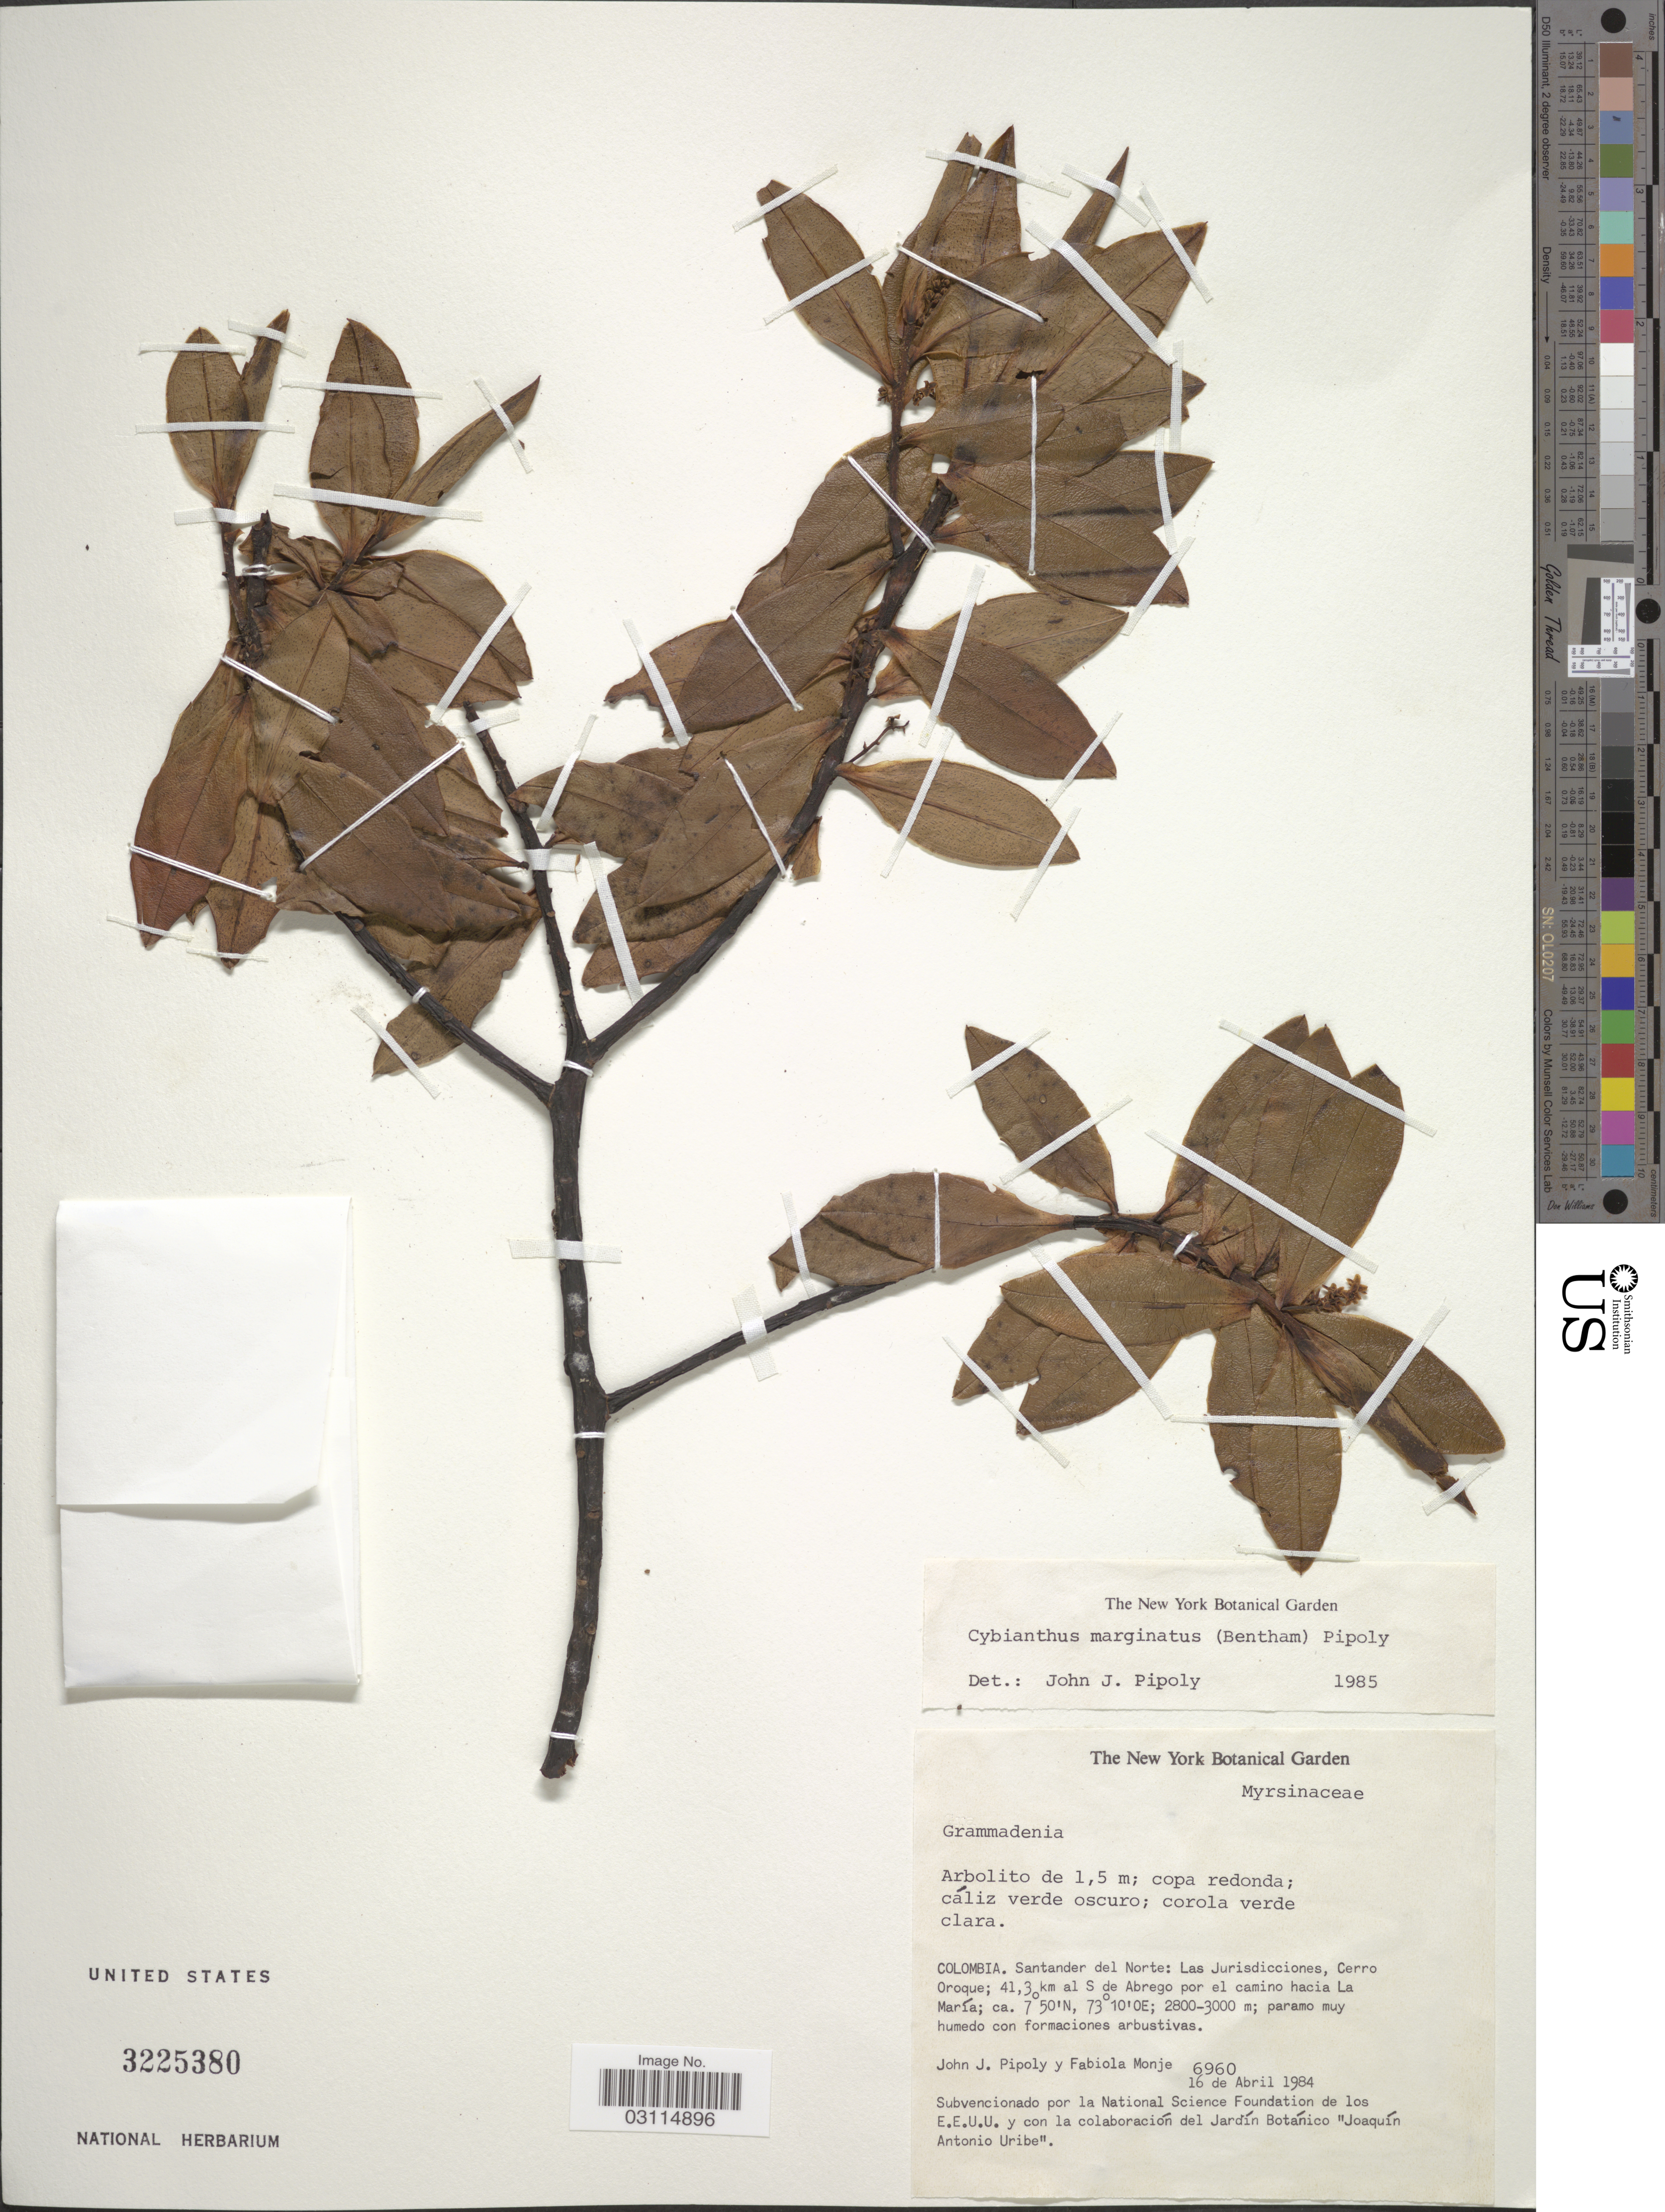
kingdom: Plantae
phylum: Tracheophyta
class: Magnoliopsida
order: Ericales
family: Primulaceae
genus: Cybianthus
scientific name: Cybianthus marginatus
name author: (Benth.) Pipoly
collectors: J. J. Pipoly & F. Monje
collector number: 6960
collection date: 1984-04-16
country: Colombia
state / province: Norte de Santander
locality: Santander del Norte: Las Jurisdicciones, Cerro Oroque; 41.3 km al S de Abrego por el camino hacia La María.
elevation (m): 2800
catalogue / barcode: US 3225380